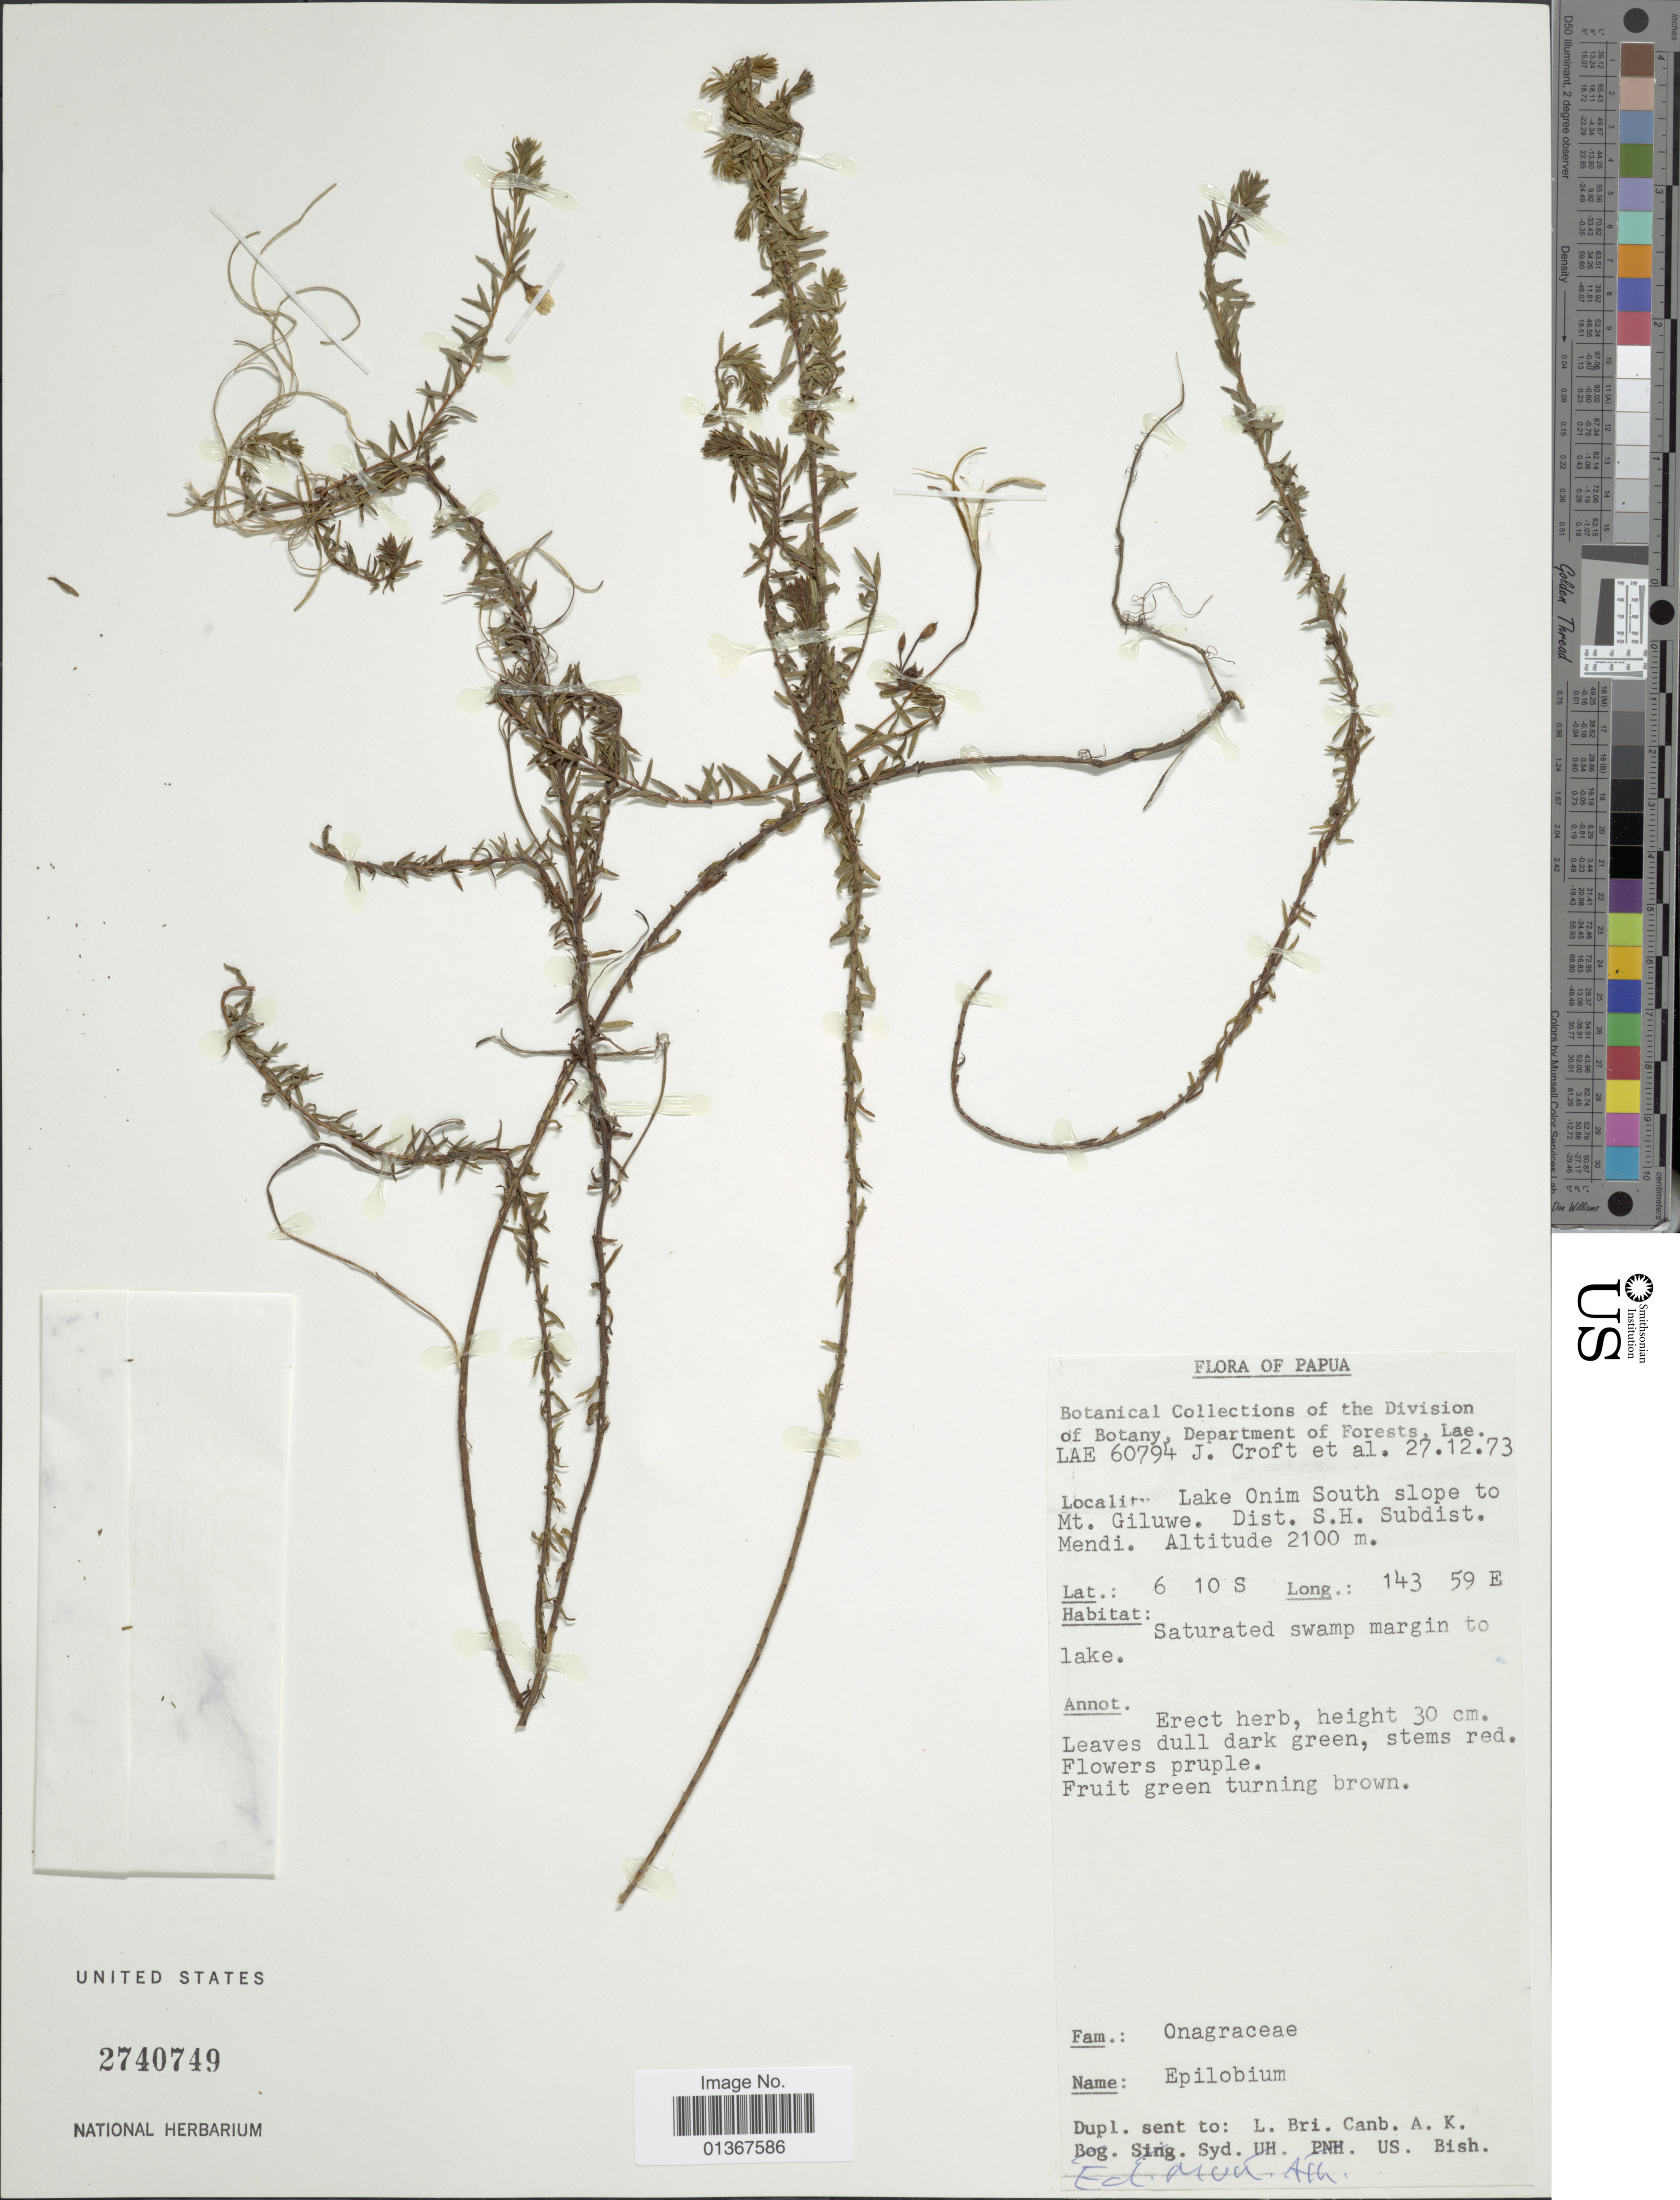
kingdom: Plantae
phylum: Tracheophyta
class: Magnoliopsida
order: Myrtales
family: Onagraceae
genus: Epilobium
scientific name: Epilobium sp.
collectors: J. Croft & et al.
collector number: LAE 60794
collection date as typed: Transcribed d/m/y: 27/12/73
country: Papua New Guinea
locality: Lake Onim South slope to Mt. Giluwe. Dist. S.H. Subdist. Mendi.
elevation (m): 2100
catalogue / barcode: US 2740749